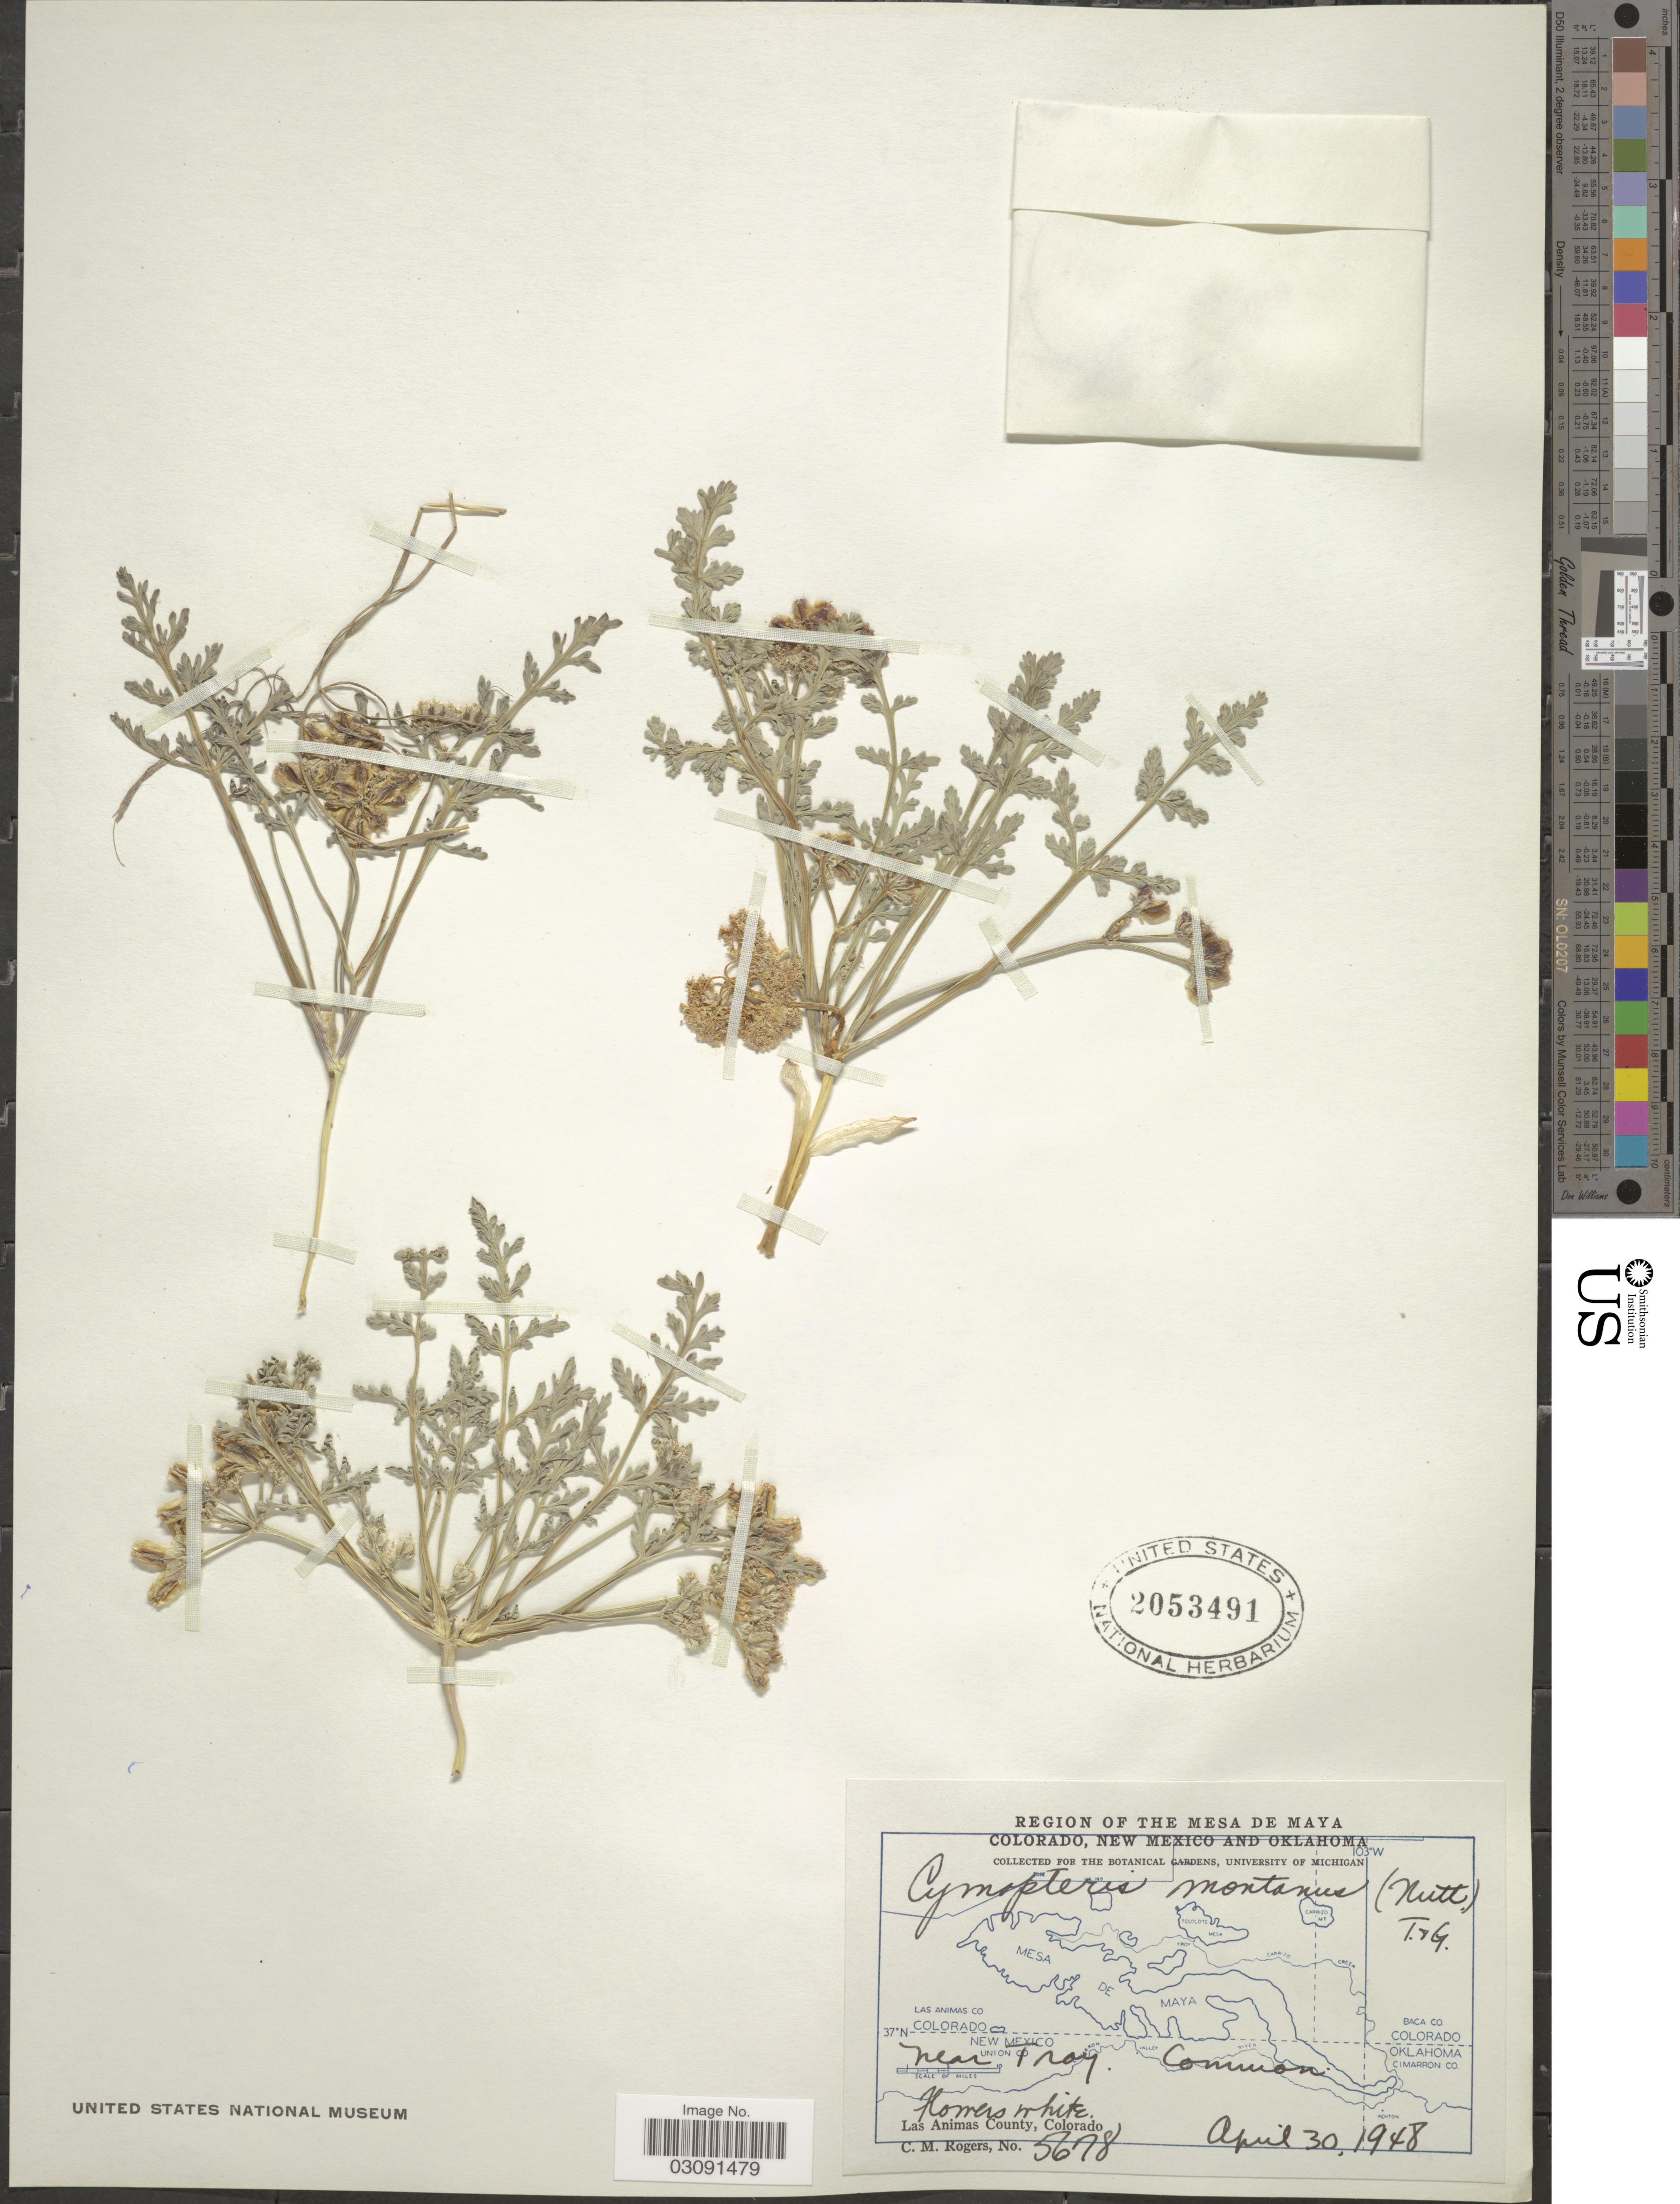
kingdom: Plantae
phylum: Tracheophyta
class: Magnoliopsida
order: Apiales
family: Apiaceae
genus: Cymopterus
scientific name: Cymopterus montanus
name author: Torr. & A. Gray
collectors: C. M. Rogers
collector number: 5678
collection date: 1948-04-30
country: United States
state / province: Colorado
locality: Region of the Mesa De Maya, near Troy, Las Animas County.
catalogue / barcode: US 2053491